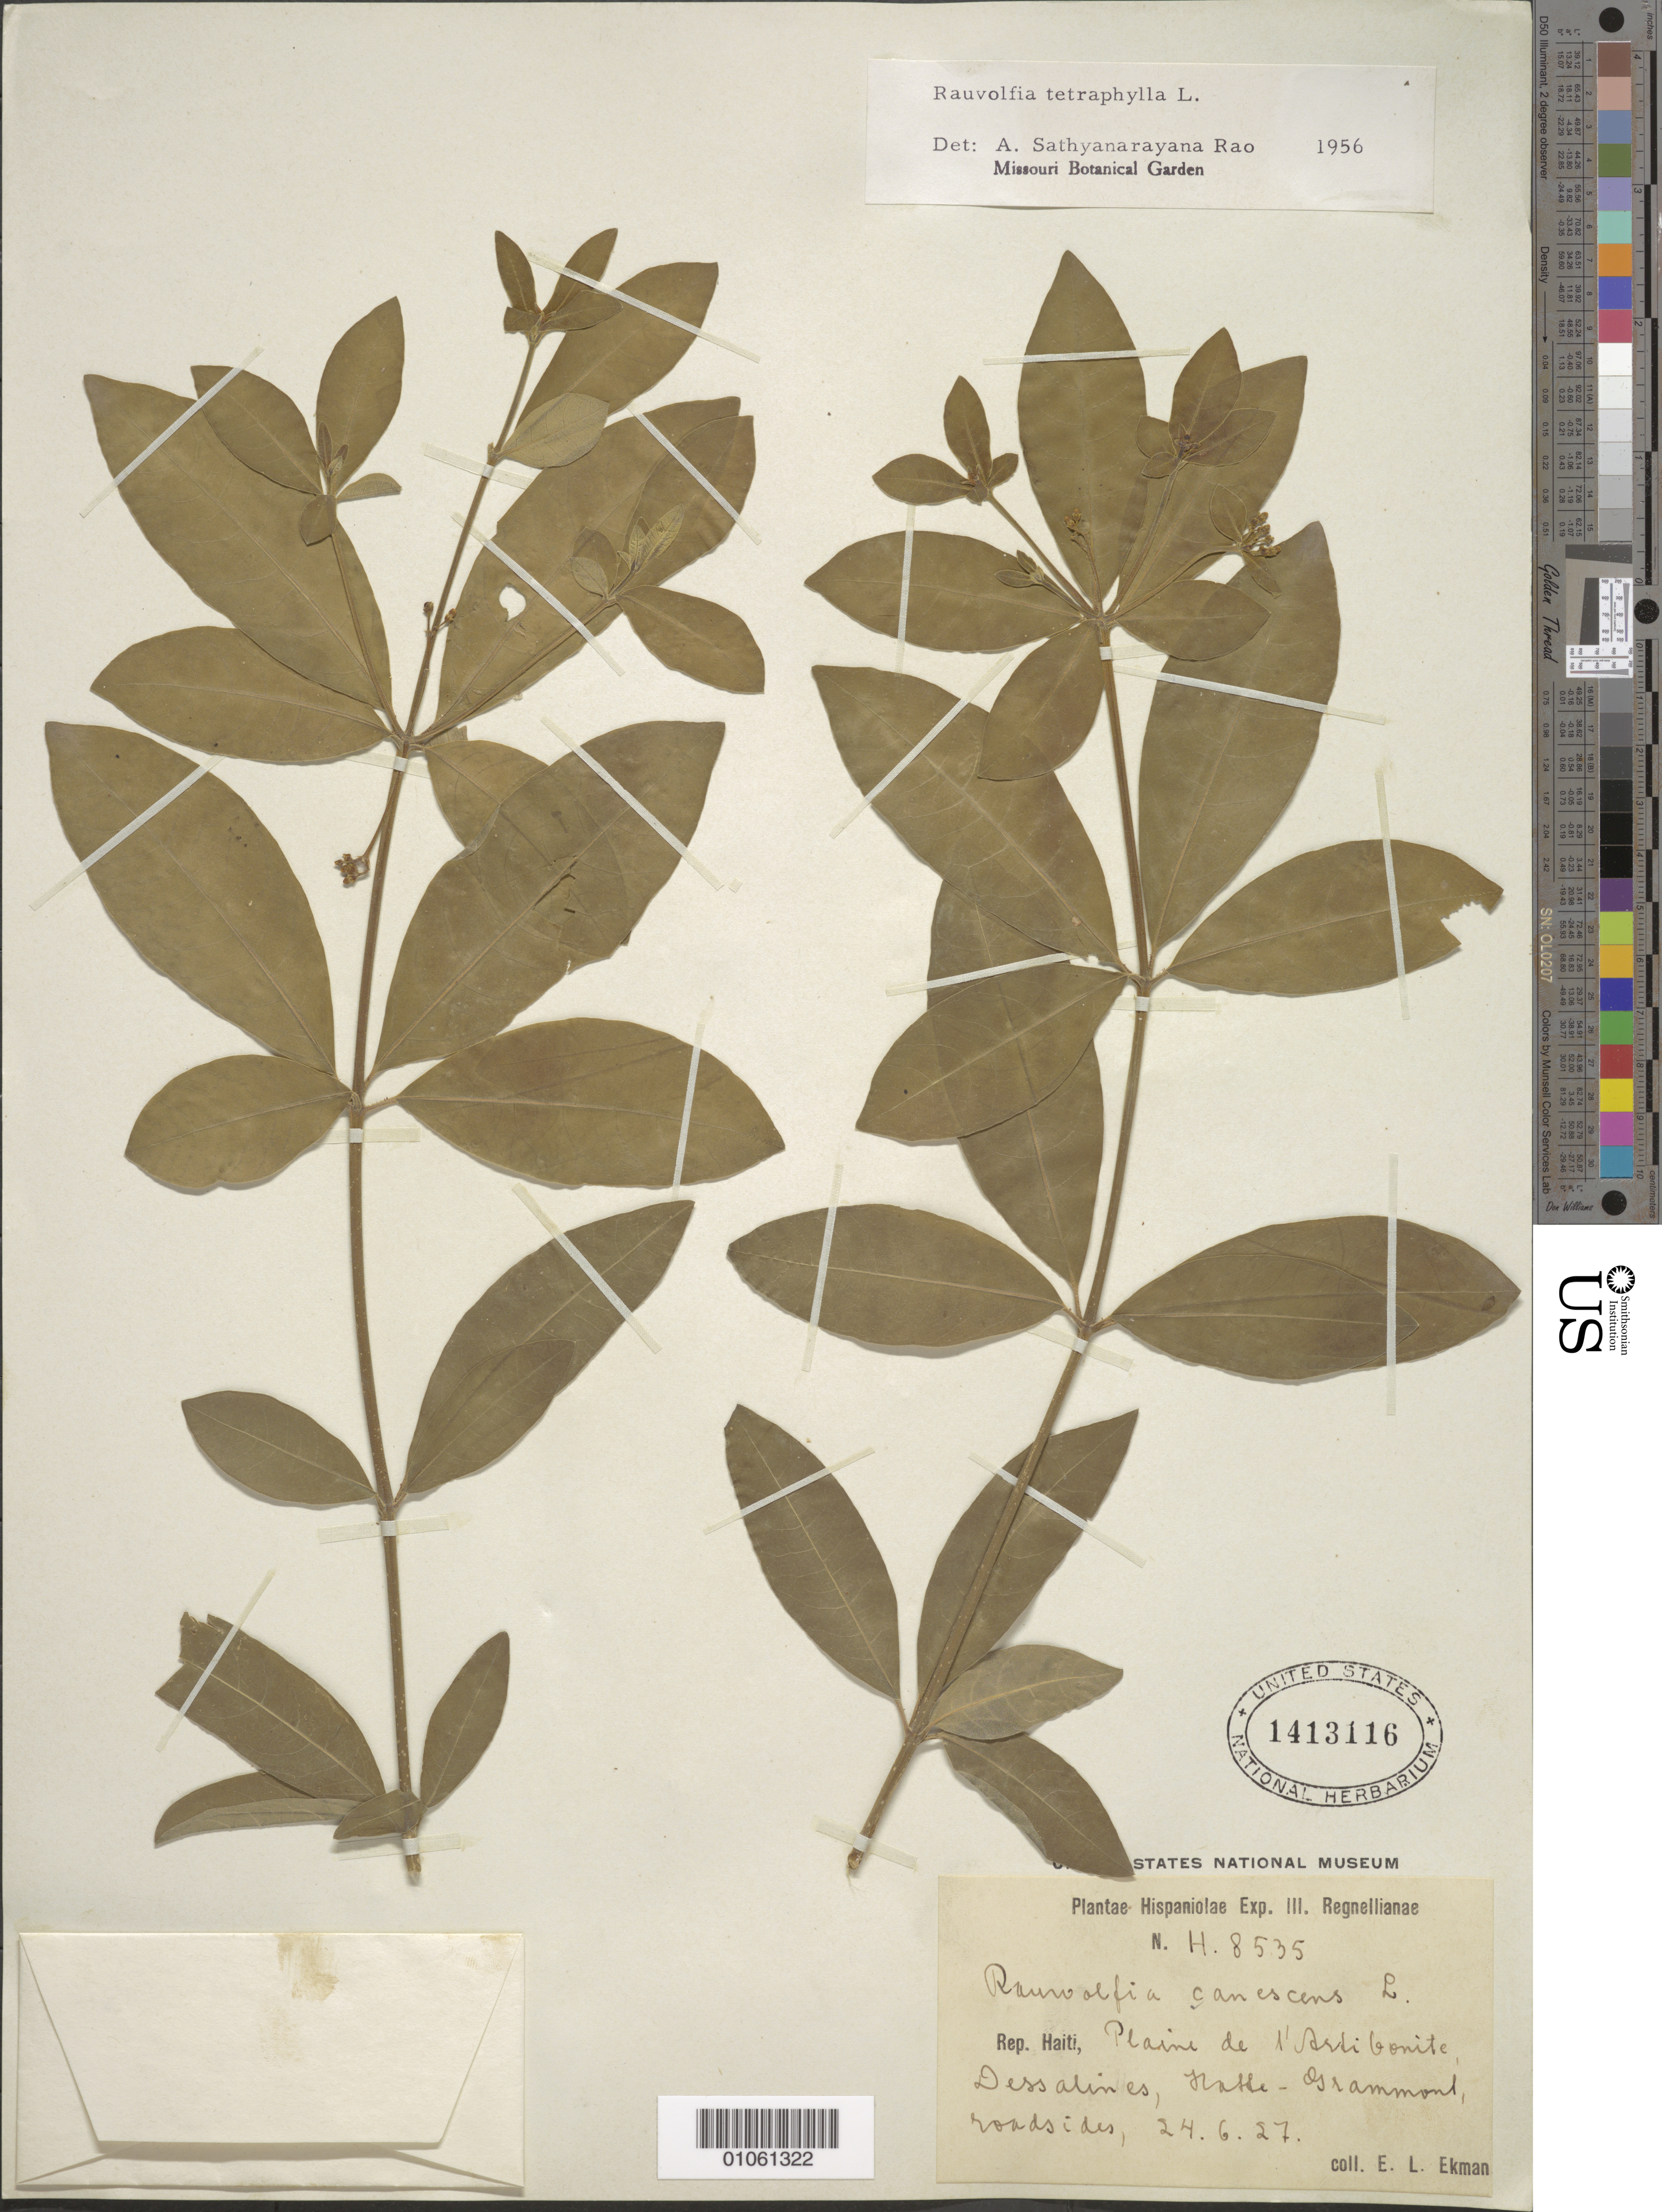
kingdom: Plantae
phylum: Tracheophyta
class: Magnoliopsida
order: Gentianales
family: Apocynaceae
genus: Rauvolfia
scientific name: Rauvolfia tetraphylla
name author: L.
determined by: Rao, A. S.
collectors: E. L. Ekman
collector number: H 8535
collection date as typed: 24 Jun 1927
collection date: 1927-06-24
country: Haiti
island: Hispaniola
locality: Plaine de l'Artibonite, Dessalines, Hotte-Grammont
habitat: Roadsides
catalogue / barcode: US 1413116